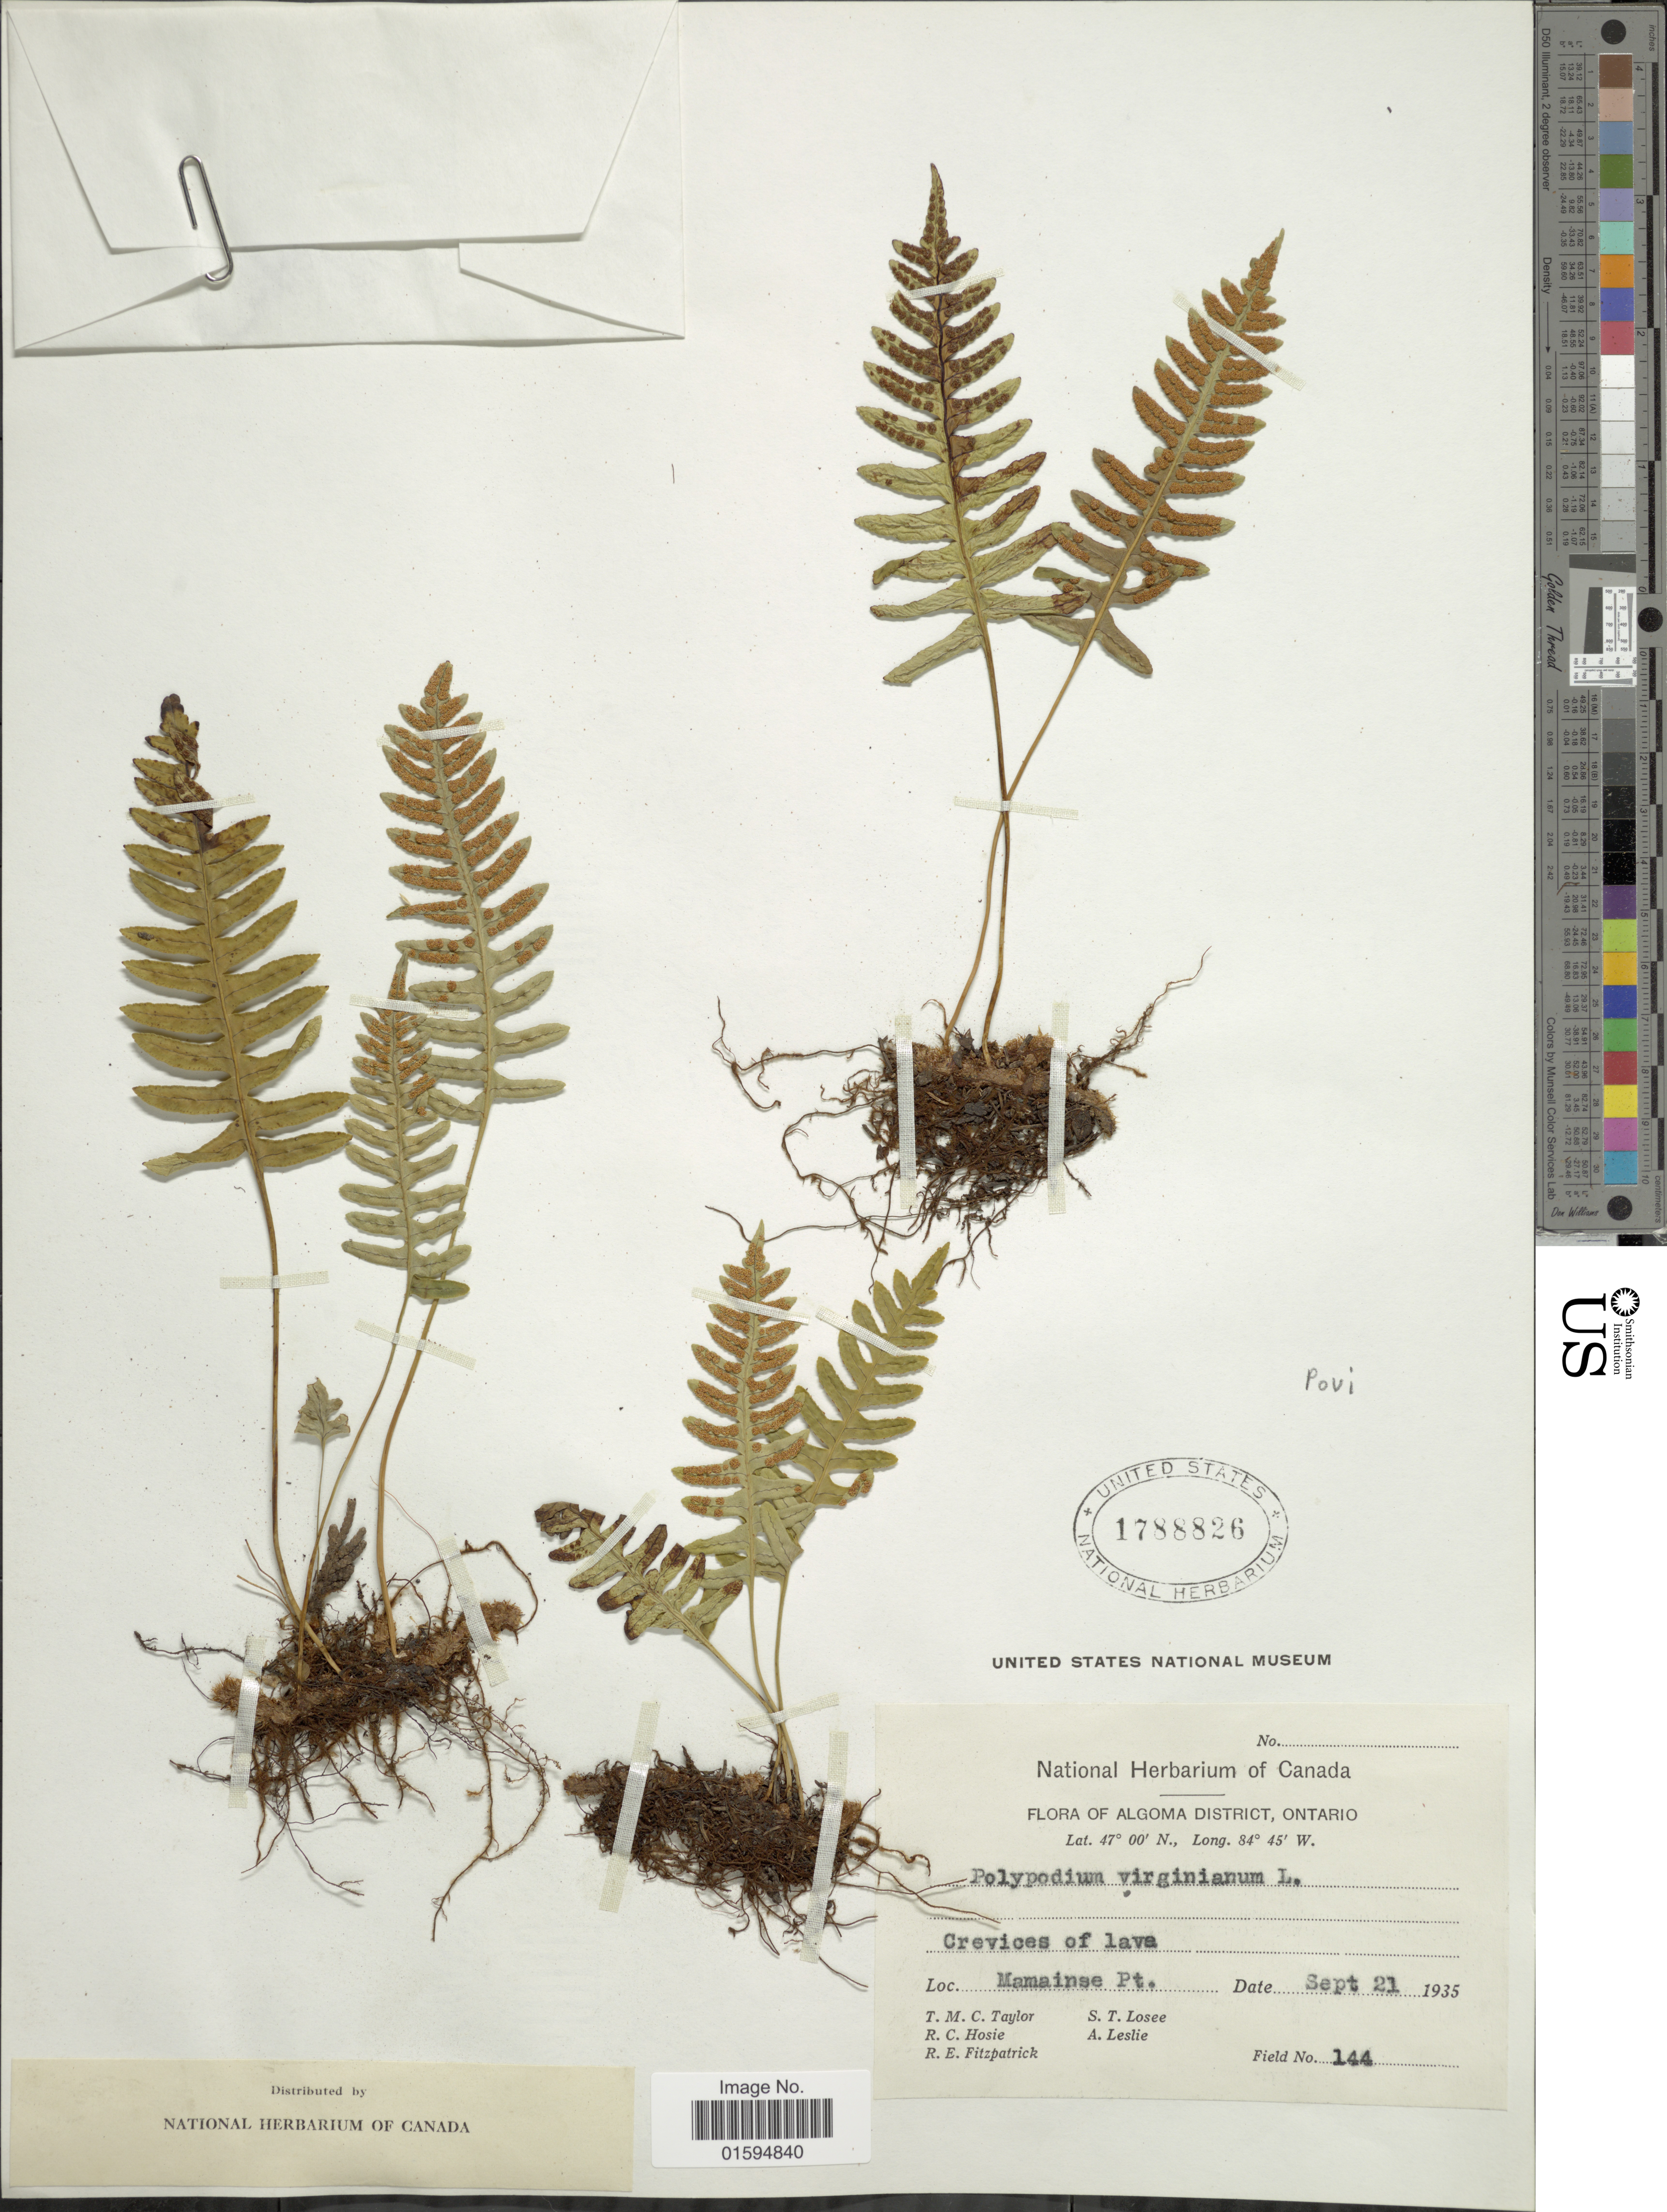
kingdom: Plantae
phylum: Tracheophyta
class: Polypodiopsida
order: Polypodiales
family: Polypodiaceae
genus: Polypodium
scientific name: Polypodium virginianum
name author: L.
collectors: T. M. C. Taylor, R. Hosie, R. Fitzpatrick, S. Losee & A. Leslie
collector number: Field 144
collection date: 1935-09-21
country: Canada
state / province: Ontario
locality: Algoma district, Crevies of lava, Mamainse Pt.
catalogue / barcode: US 1788826